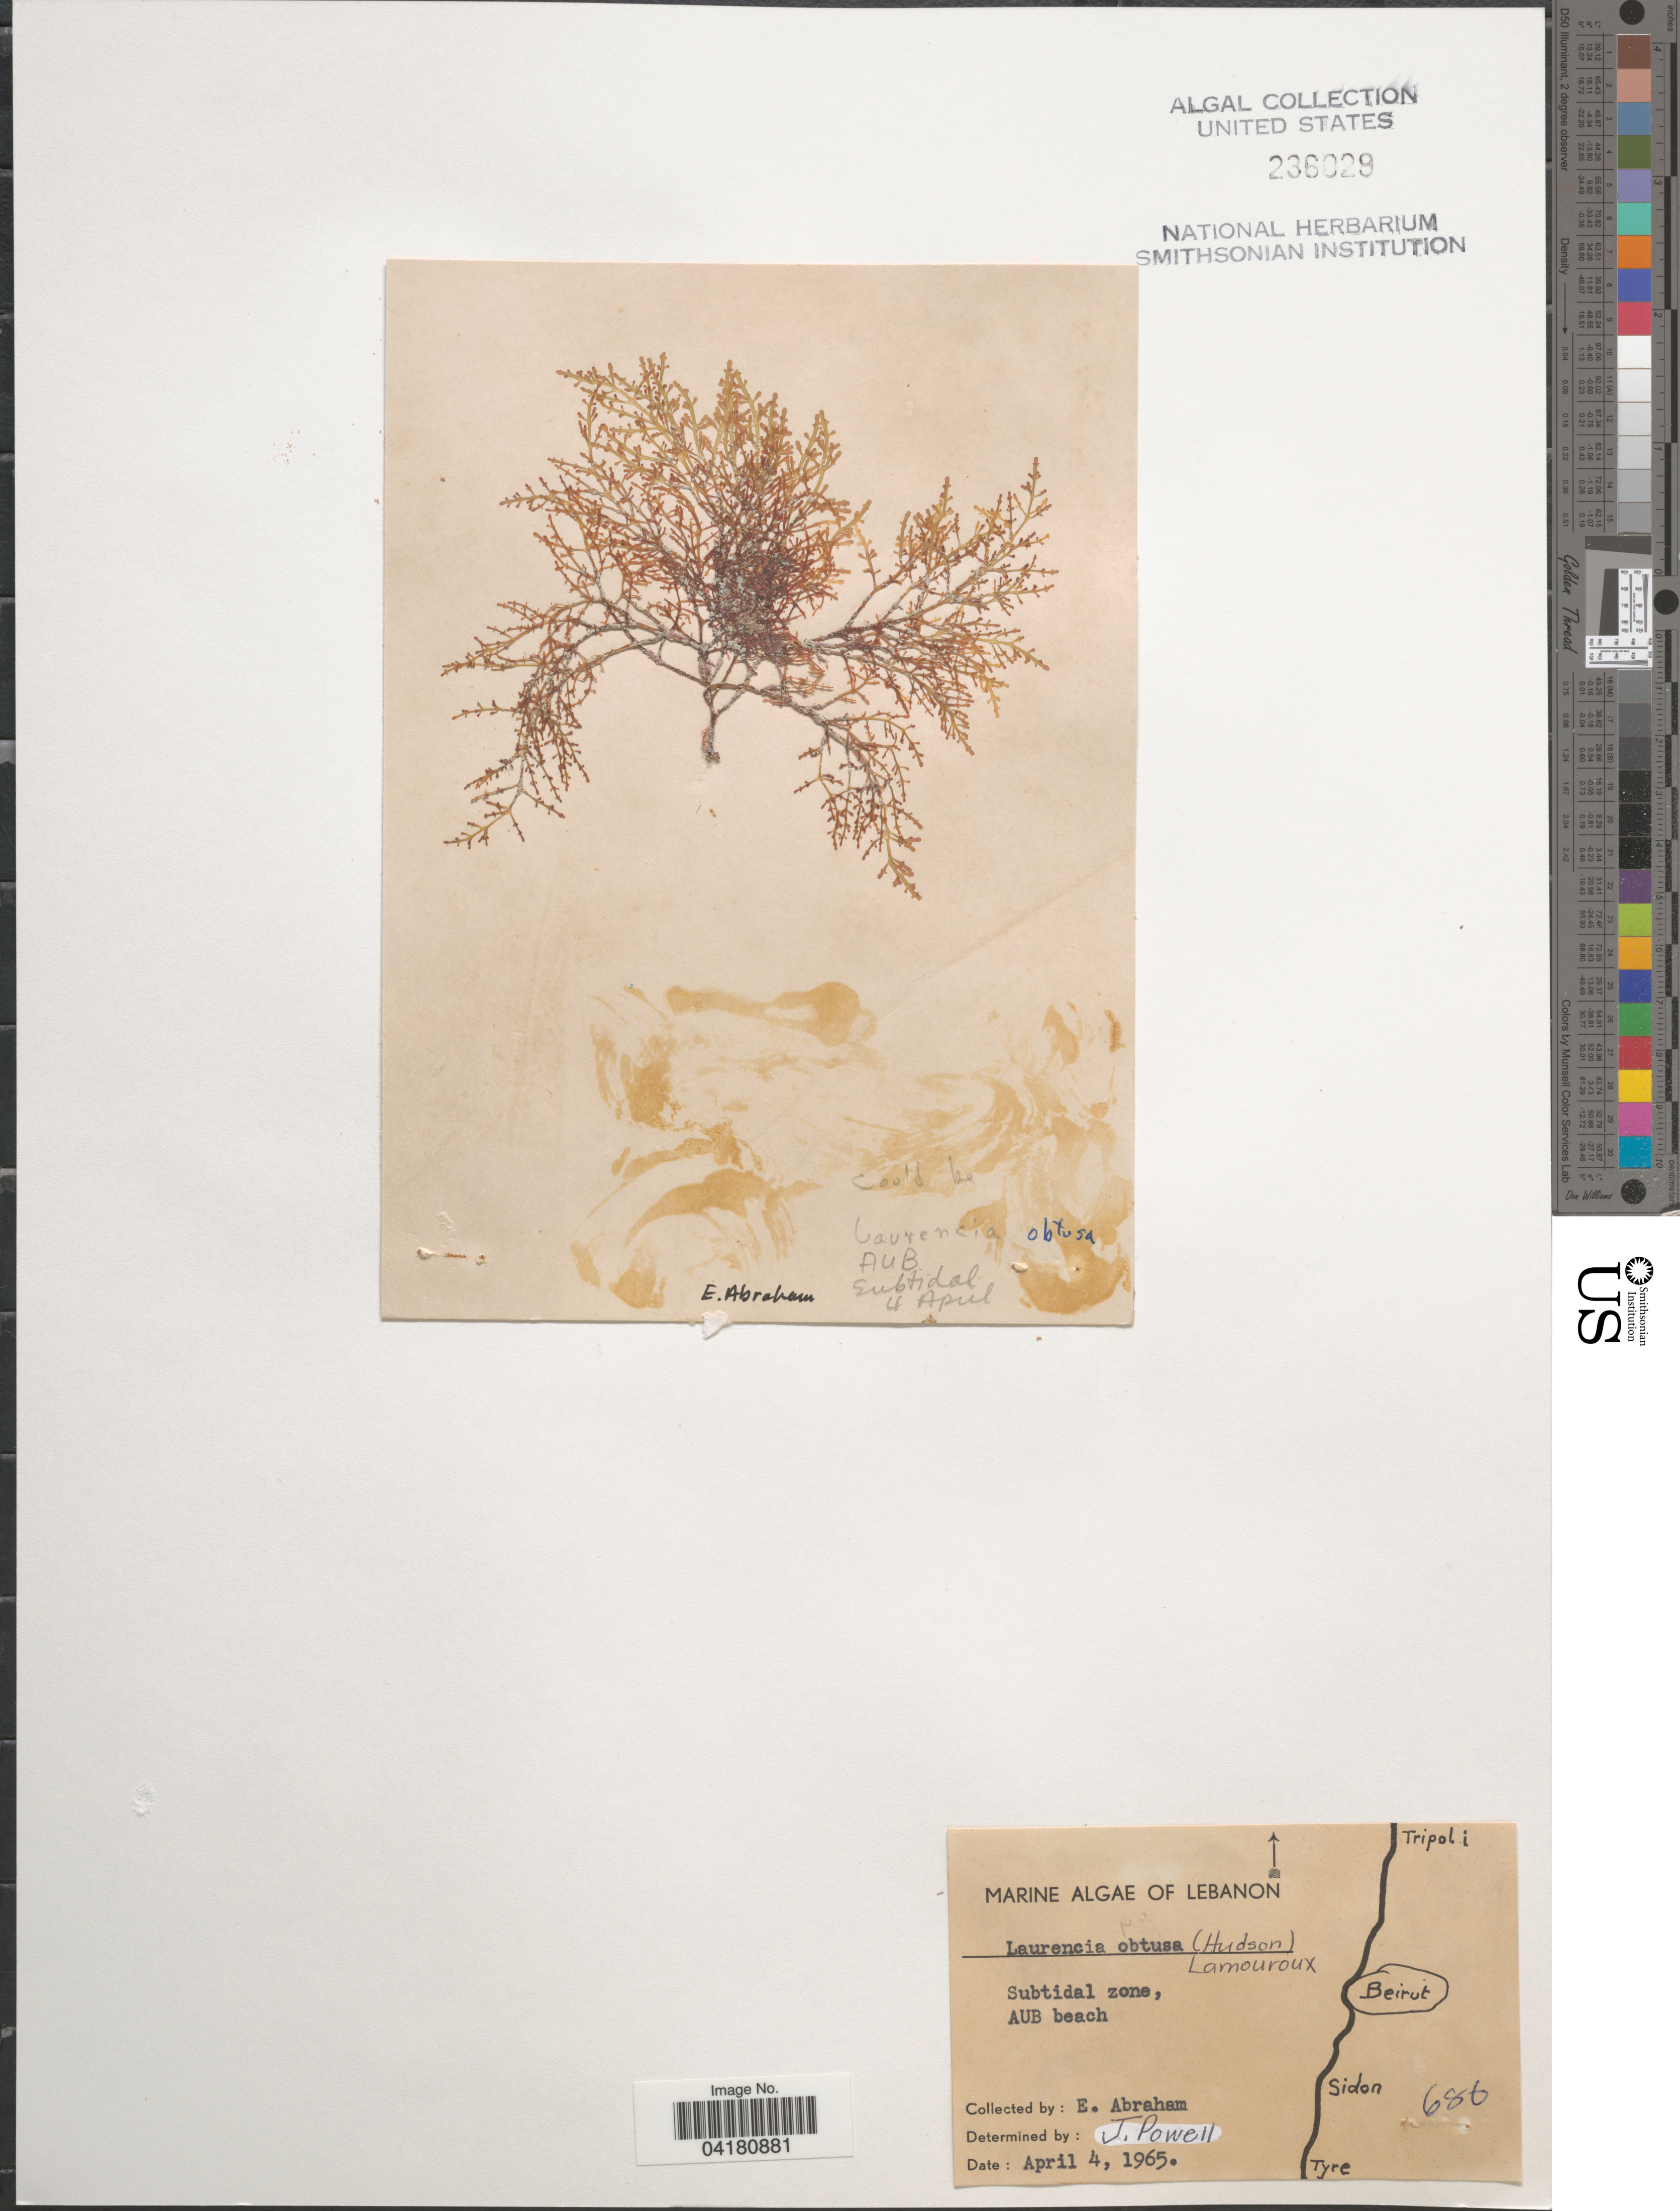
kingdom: Plantae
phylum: Rhodophyta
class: Florideophyceae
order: Ceramiales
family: Rhodomelaceae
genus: Laurencia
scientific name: Laurencia obtusa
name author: (Huds.) J.V.Lamouroux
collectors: E. Abraham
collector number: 686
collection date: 1965-04-04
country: Lebanon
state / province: Beyrouth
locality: Subtidal zone, AUB beach. Beirut.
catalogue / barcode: US 236029